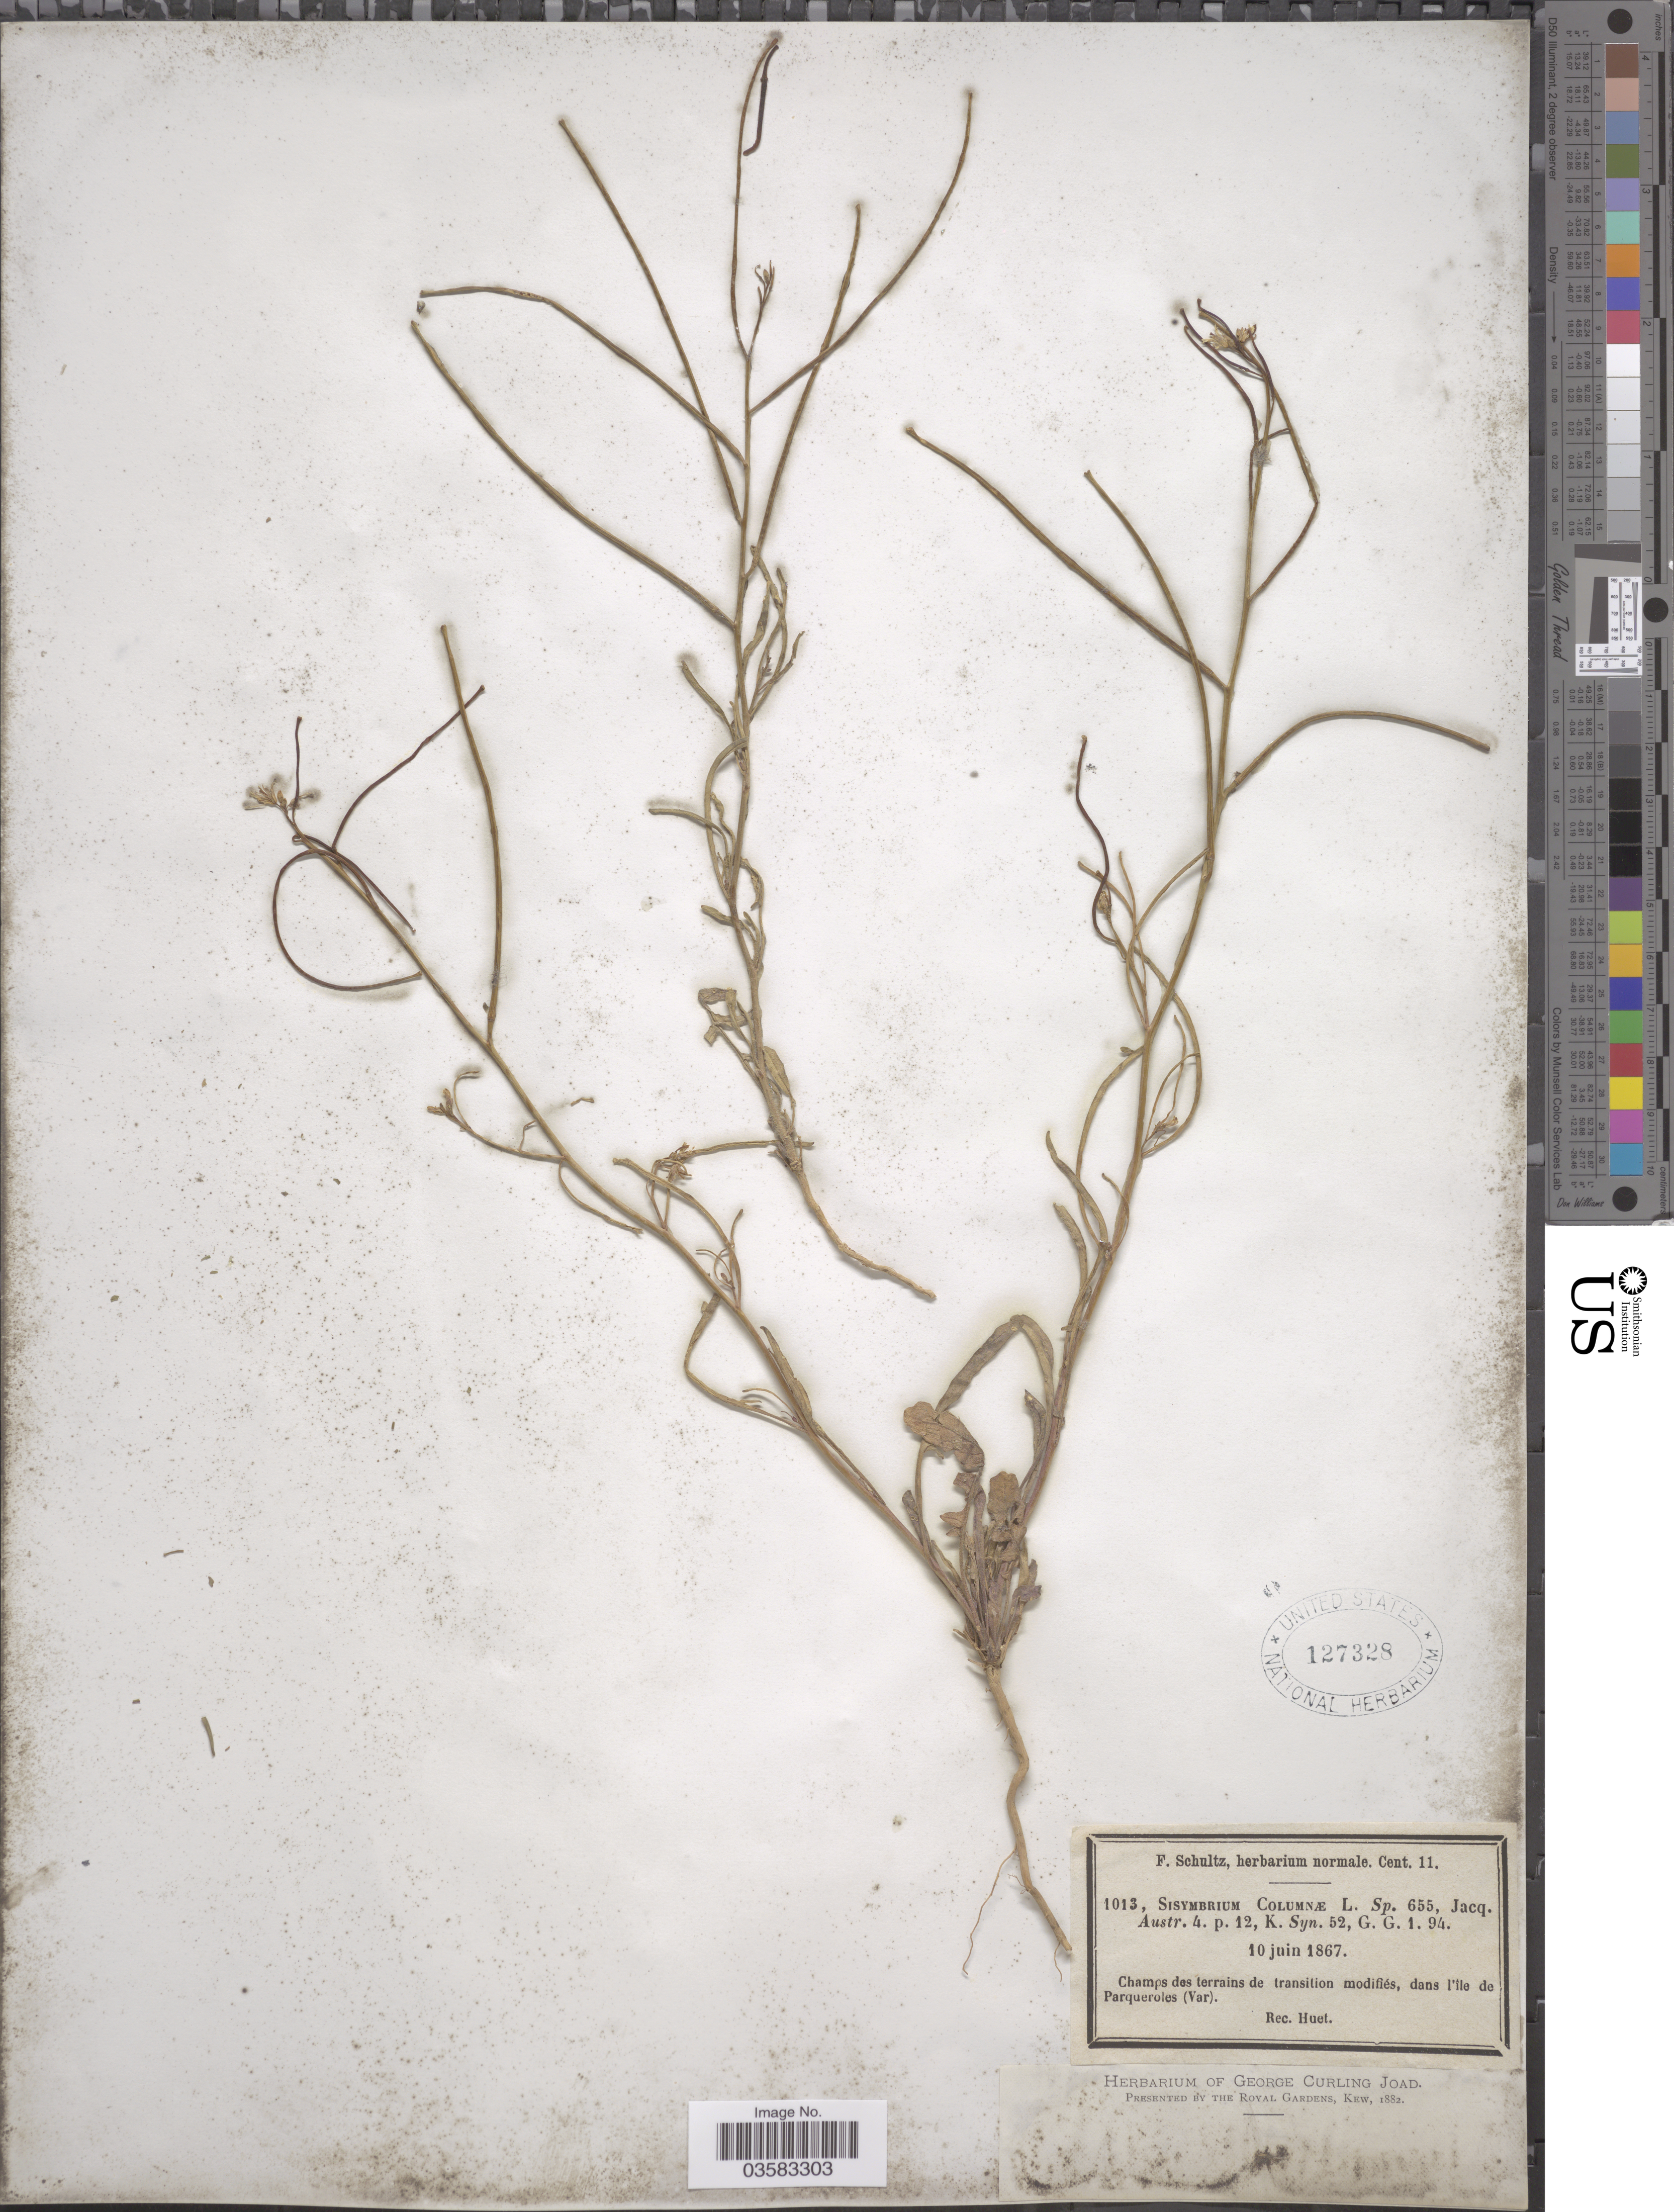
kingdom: Plantae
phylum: Tracheophyta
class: Magnoliopsida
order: Brassicales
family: Brassicaceae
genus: Sisymbrium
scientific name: Sisymbrium columnae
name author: Jacq.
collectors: F. Schultz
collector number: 1013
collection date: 1867-06-10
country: France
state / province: Provence-Alpes-Côte d'Azur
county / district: Var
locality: Champs des terrains de transition modifiés, dans i'lle de Parqueroles (Var).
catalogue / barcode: US 127328